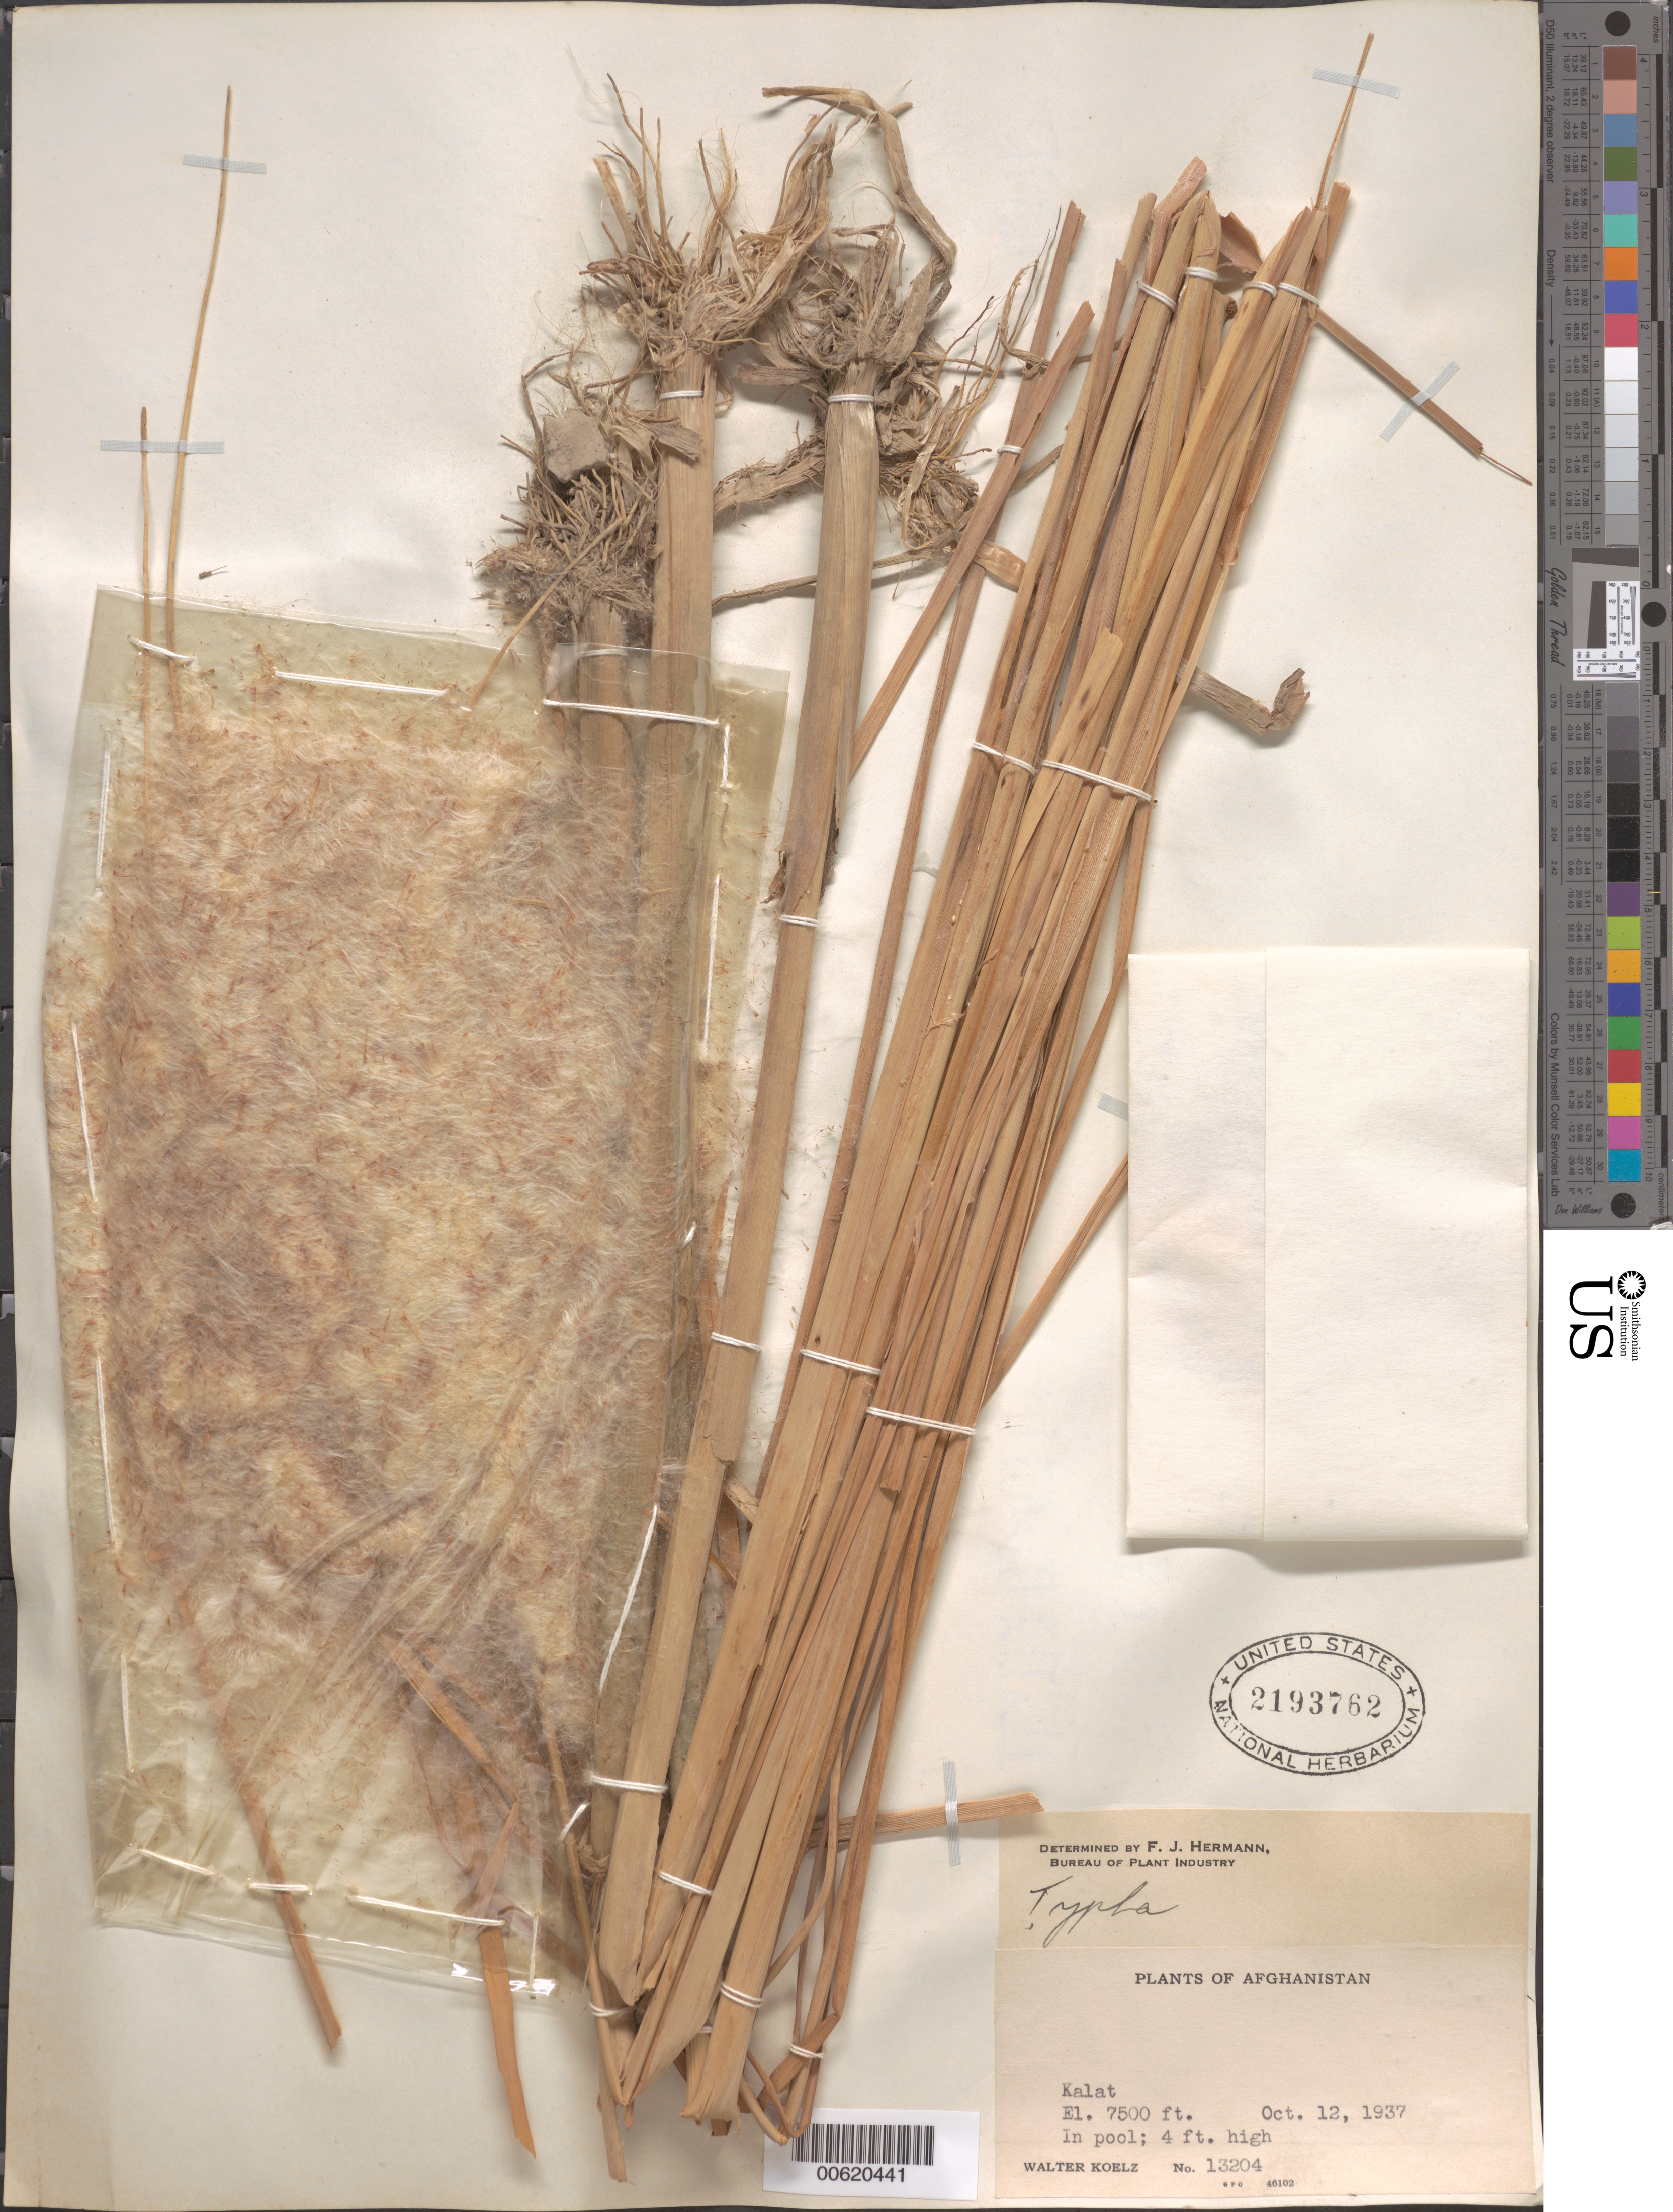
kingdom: Plantae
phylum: Tracheophyta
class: Liliopsida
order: Poales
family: Typhaceae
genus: Typha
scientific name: Typha sp.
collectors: W. N. Koelz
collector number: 13204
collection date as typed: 12 Oct 1937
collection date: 1937-10-12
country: Afghanistan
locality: Kalat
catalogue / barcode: US 2193762